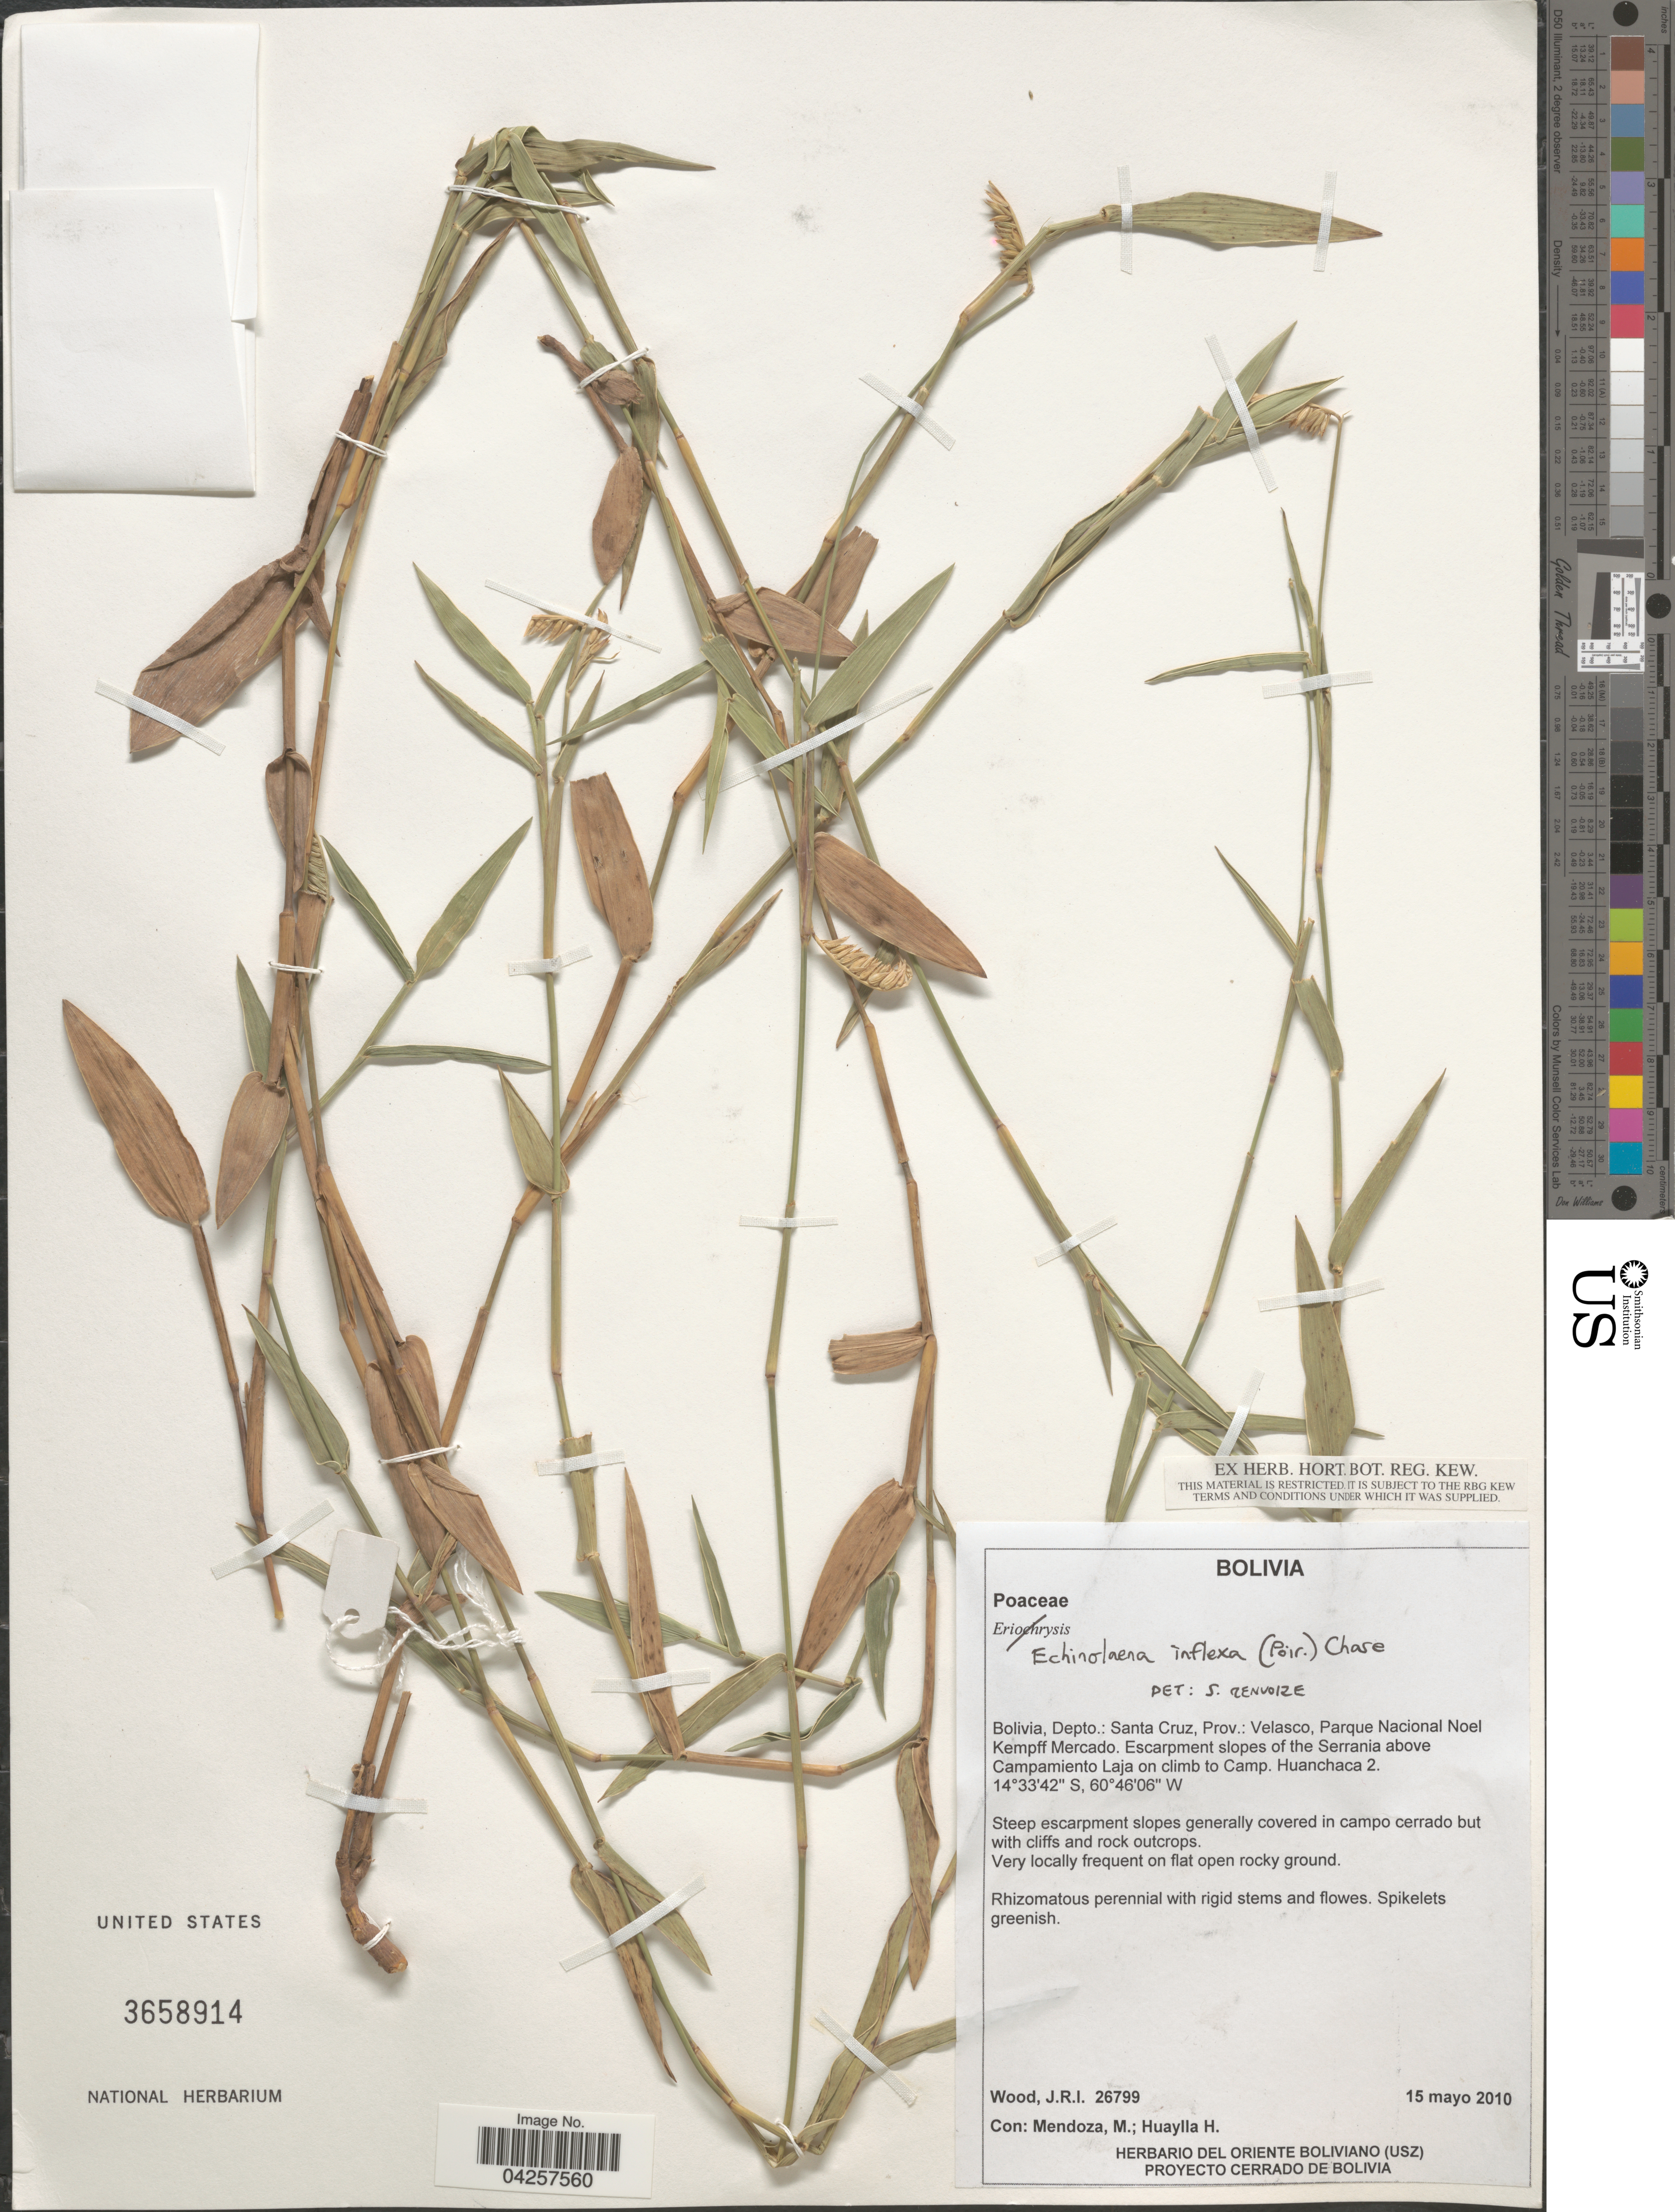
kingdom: Plantae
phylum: Tracheophyta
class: Liliopsida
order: Poales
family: Poaceae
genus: Echinolaena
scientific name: Echinolaena inflexa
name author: (Poir.) Chase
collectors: J. R. I. Wood, M. Mendoza & H. Huaylla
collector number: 26799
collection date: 2010-05-15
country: Bolivia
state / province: Santa Cruz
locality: Depto.: Santa Cruz, Prov.: Velasco, Parque Nacional Noel Kempff Mercado. Escarpment slopes of the Serrania above Campamiento Laja on climb to Camp. Huanchaca 2.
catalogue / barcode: US 3658914